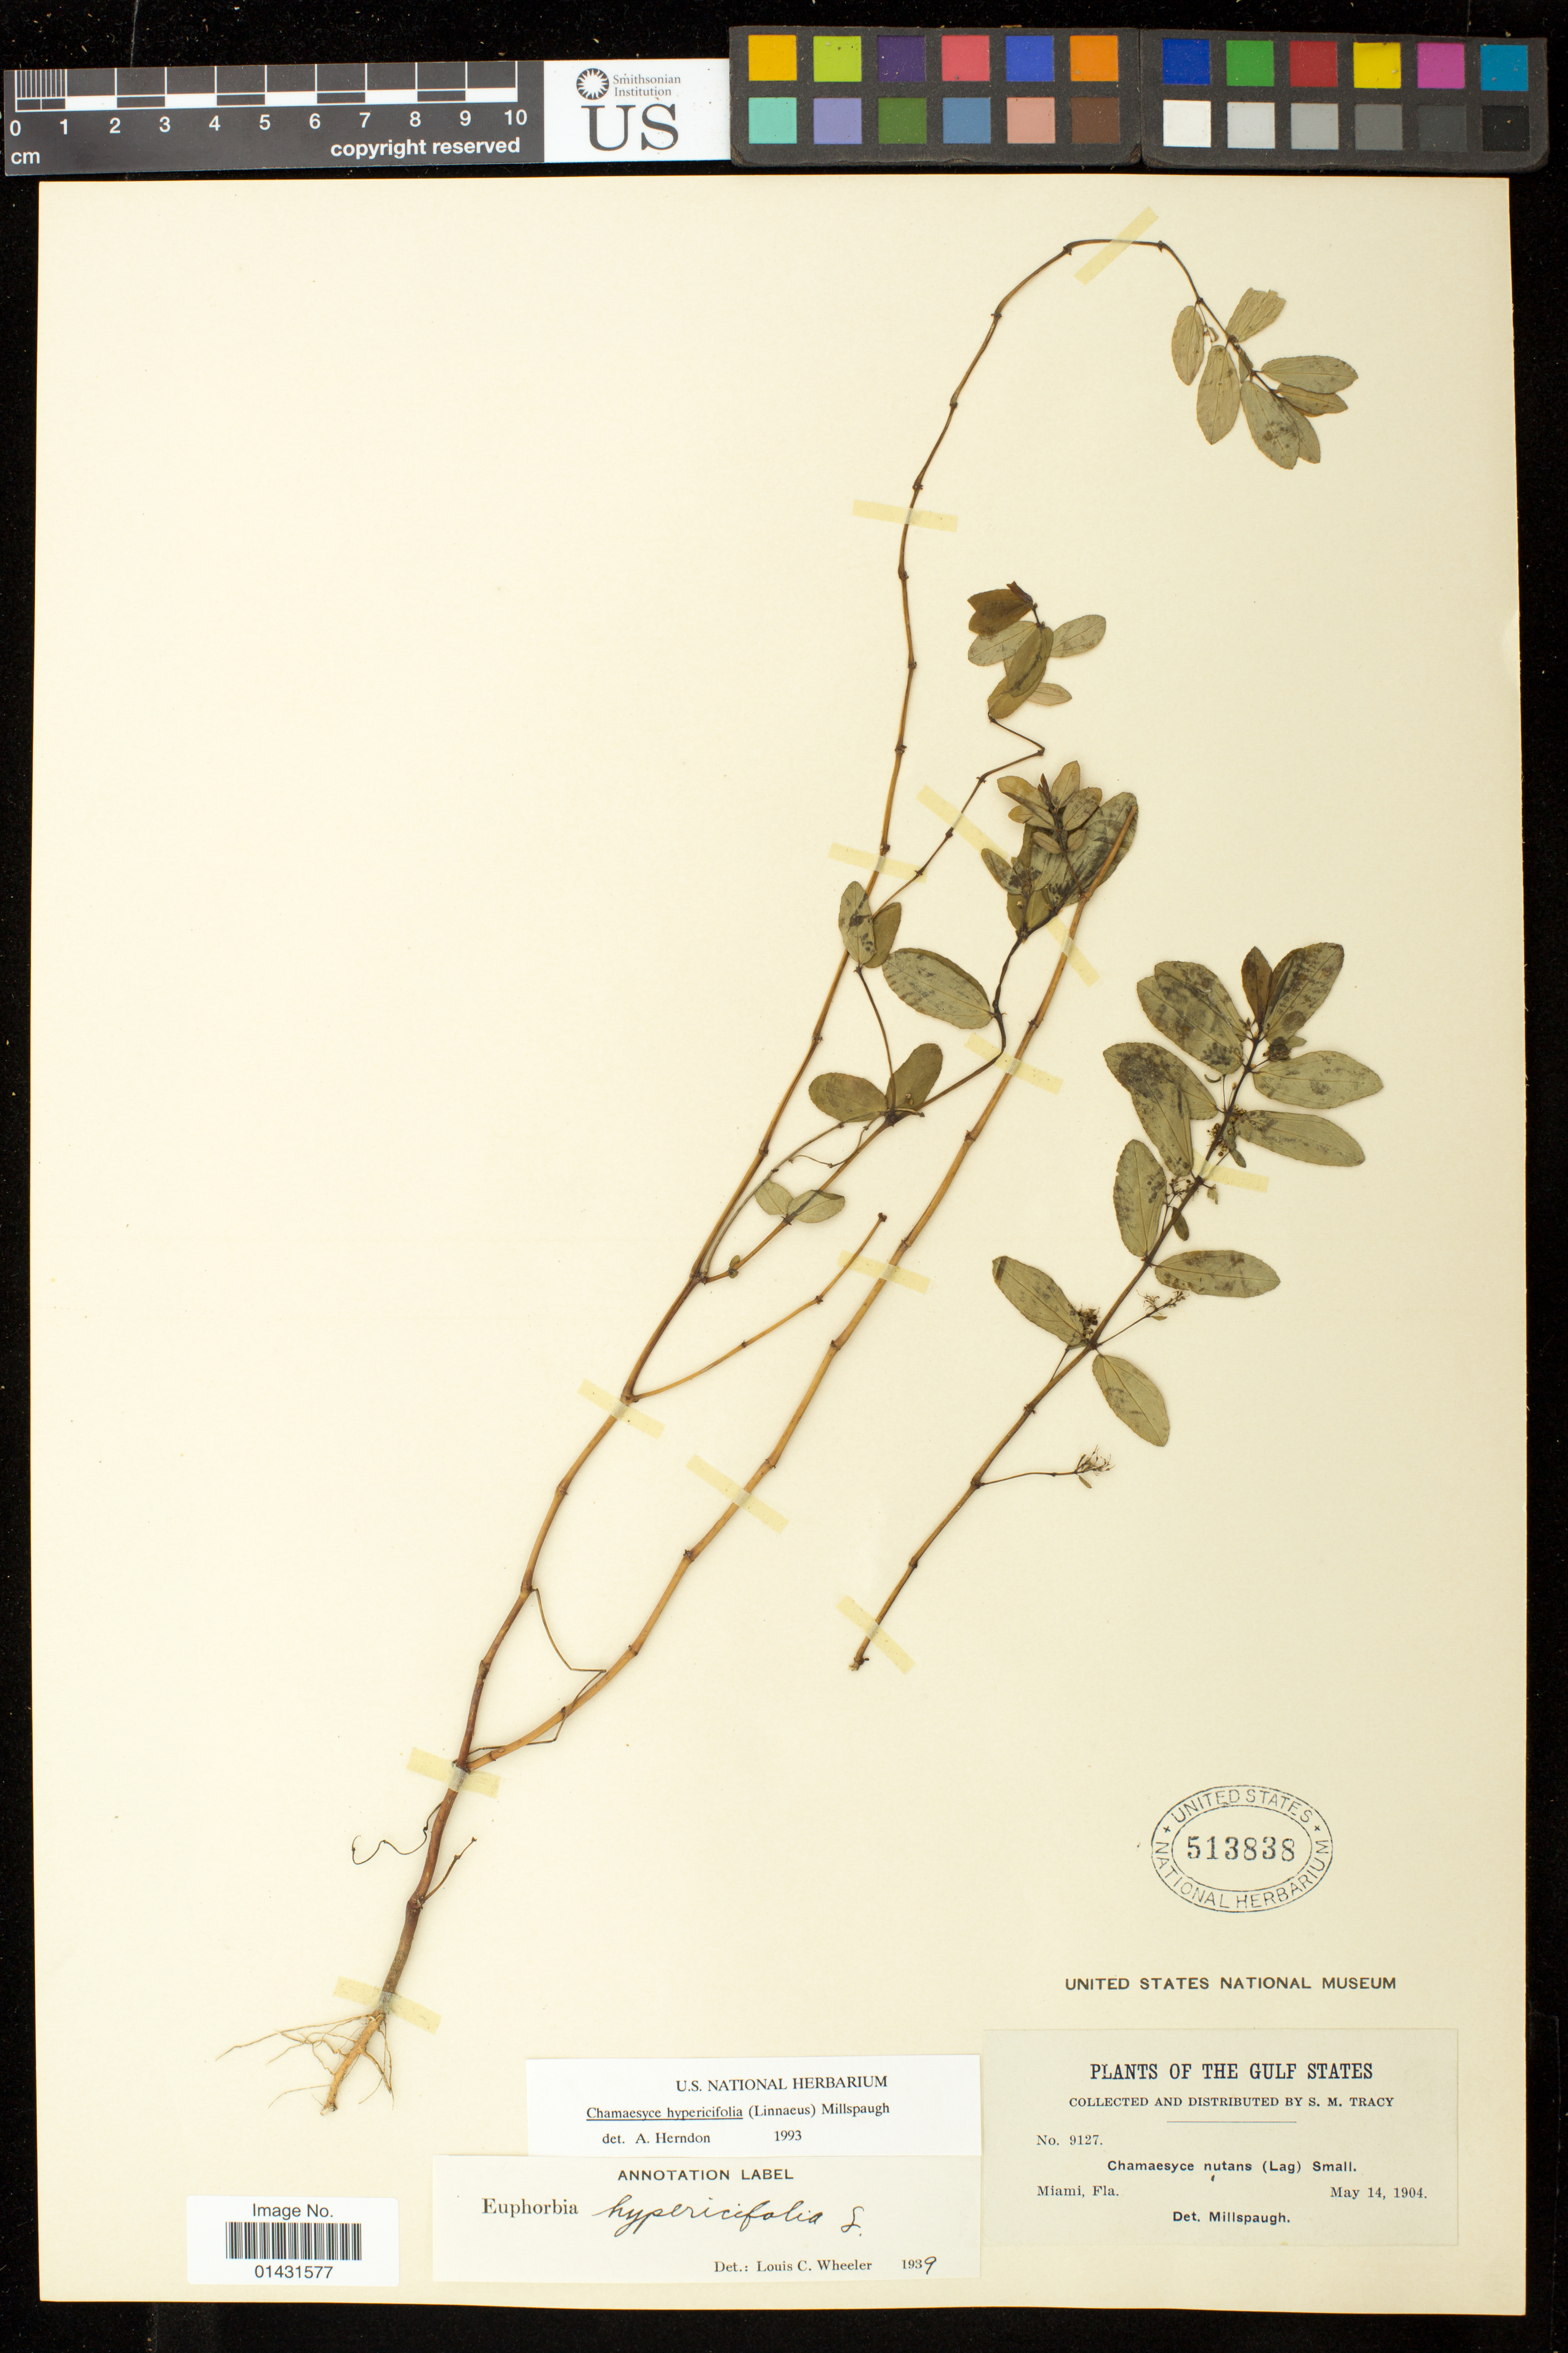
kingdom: Plantae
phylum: Tracheophyta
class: Magnoliopsida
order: Malpighiales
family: Euphorbiaceae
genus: Euphorbia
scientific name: Euphorbia hypericifolia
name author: L.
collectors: S. M. Tracy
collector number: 9127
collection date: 1904-05-14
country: United States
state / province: Florida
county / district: Miami-Dade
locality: Miami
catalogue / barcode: US 513838